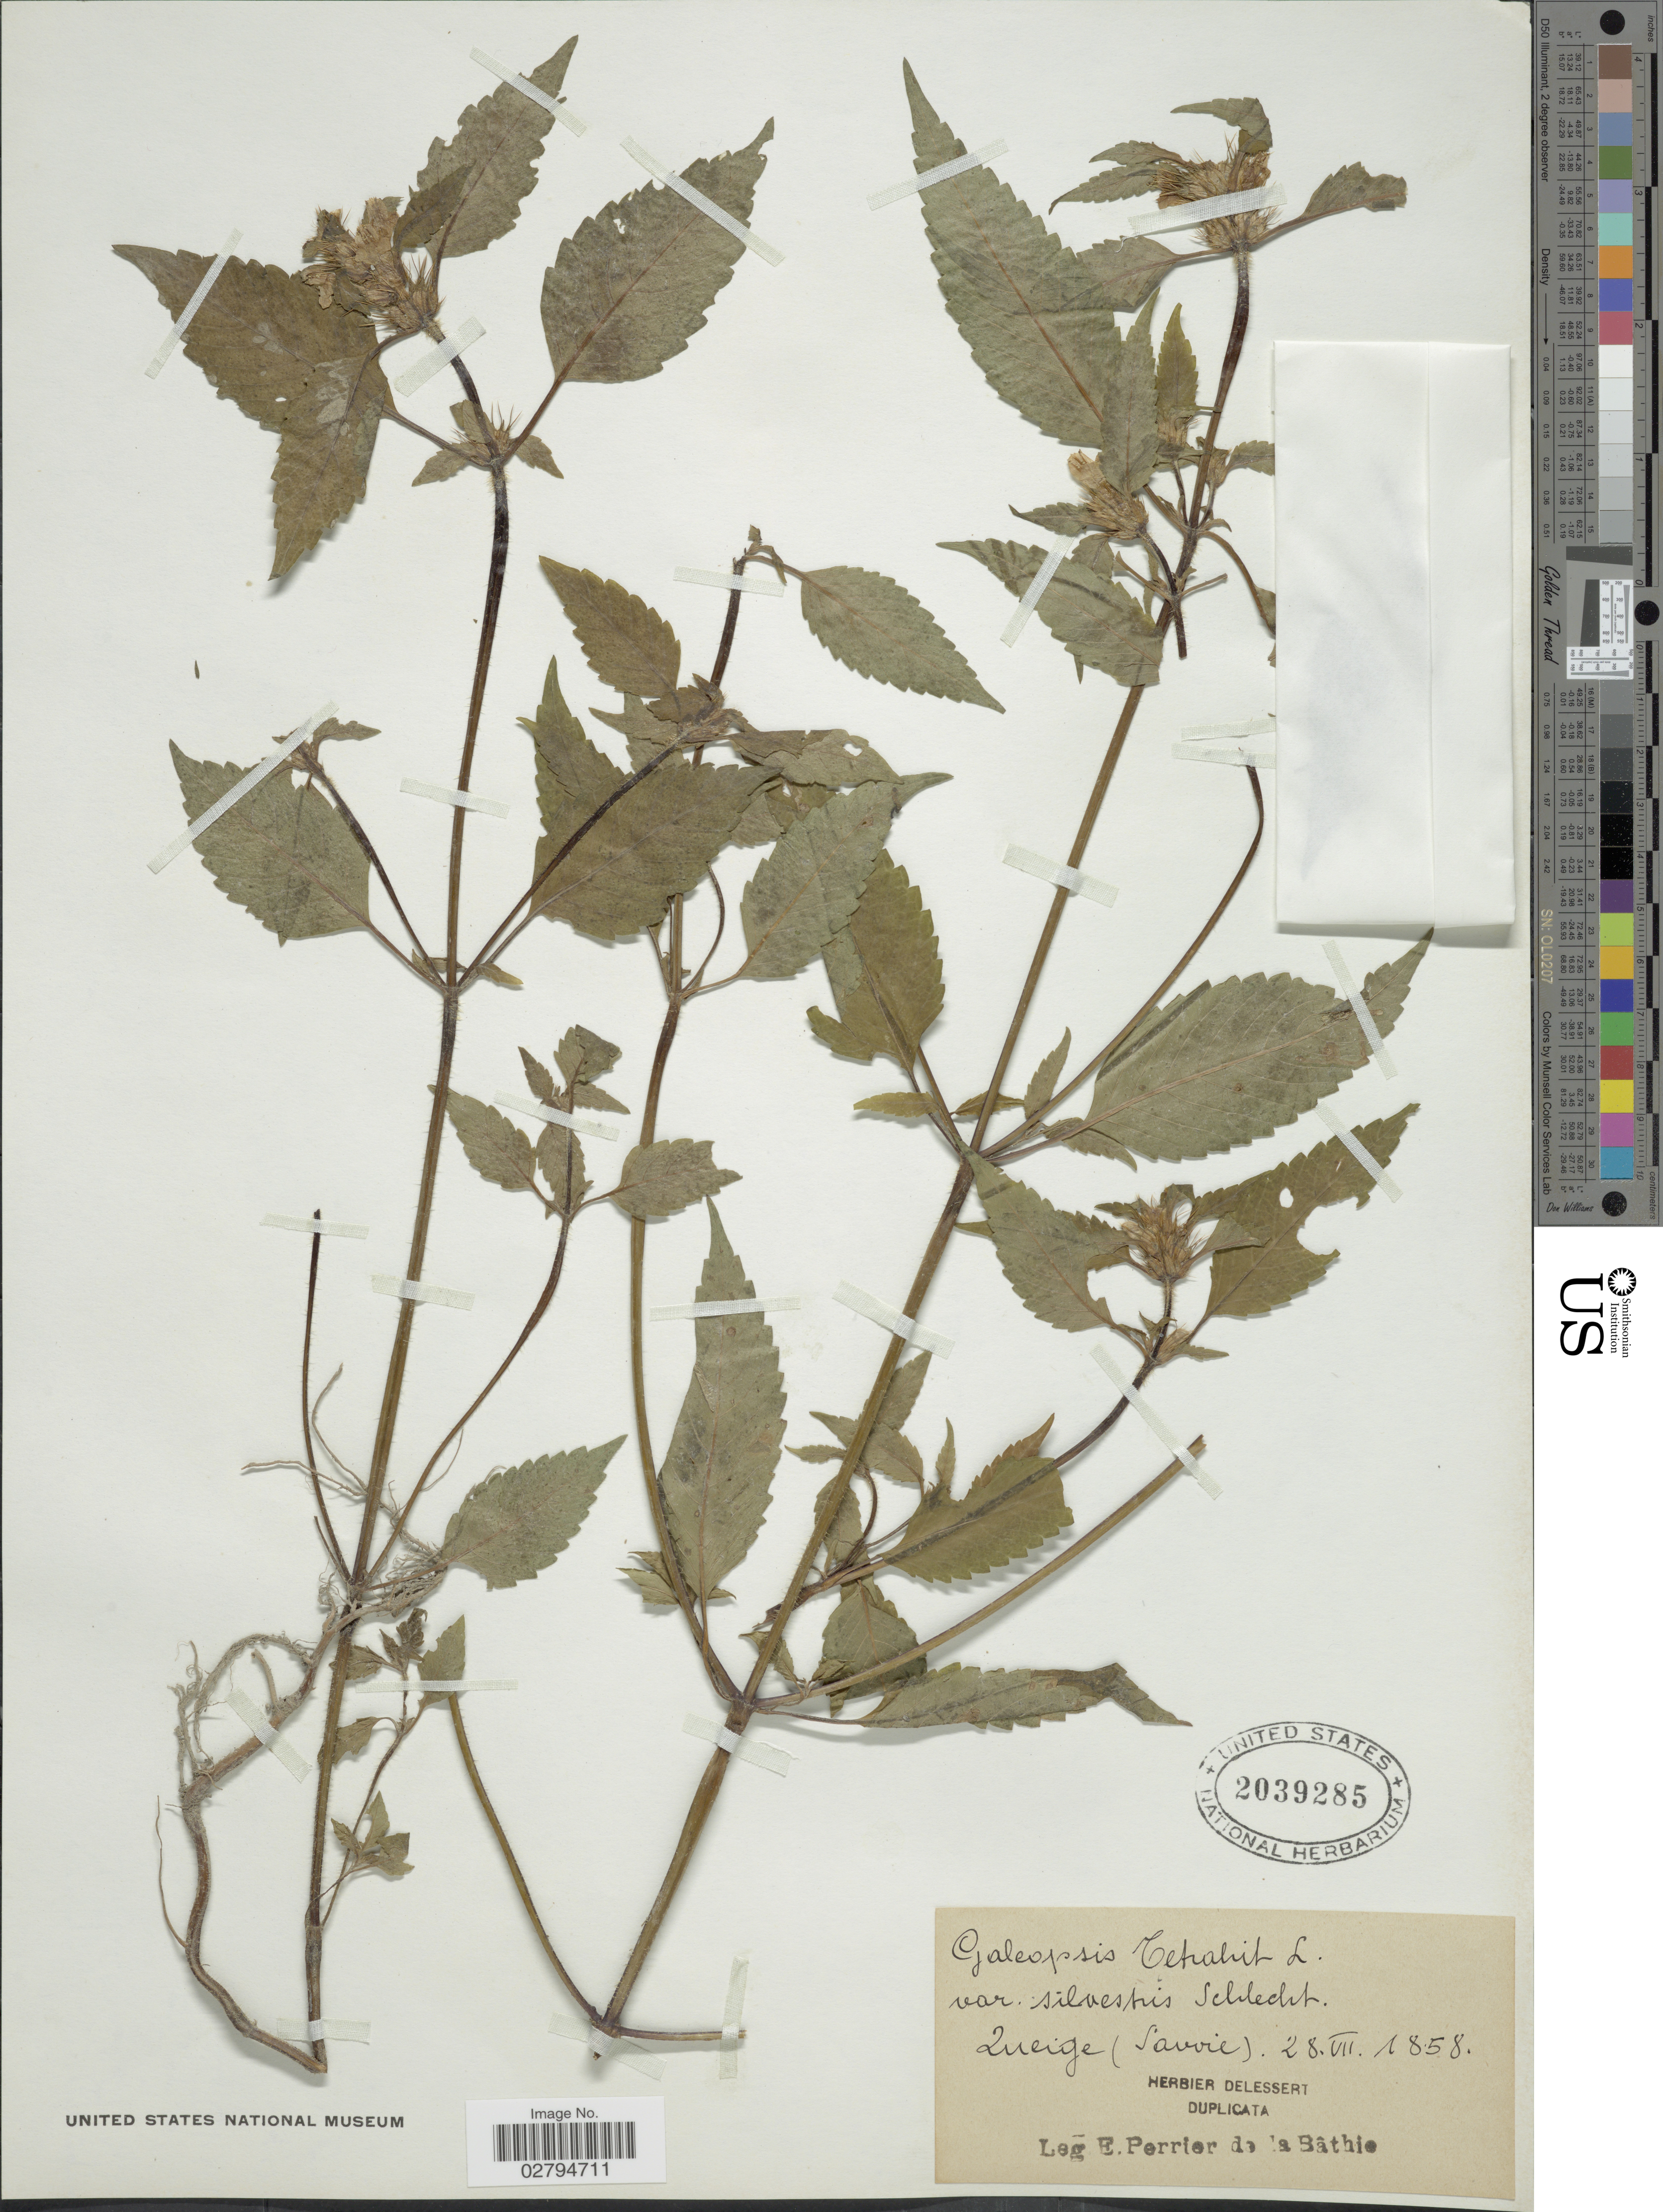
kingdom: Plantae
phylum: Tracheophyta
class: Magnoliopsida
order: Lamiales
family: Lamiaceae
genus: Galeopsis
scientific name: Galeopsis tetrahit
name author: L.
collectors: E. Perrier de la Bâthie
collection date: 1858-07-28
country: France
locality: Zueige (Savoie).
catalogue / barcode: US 2039285